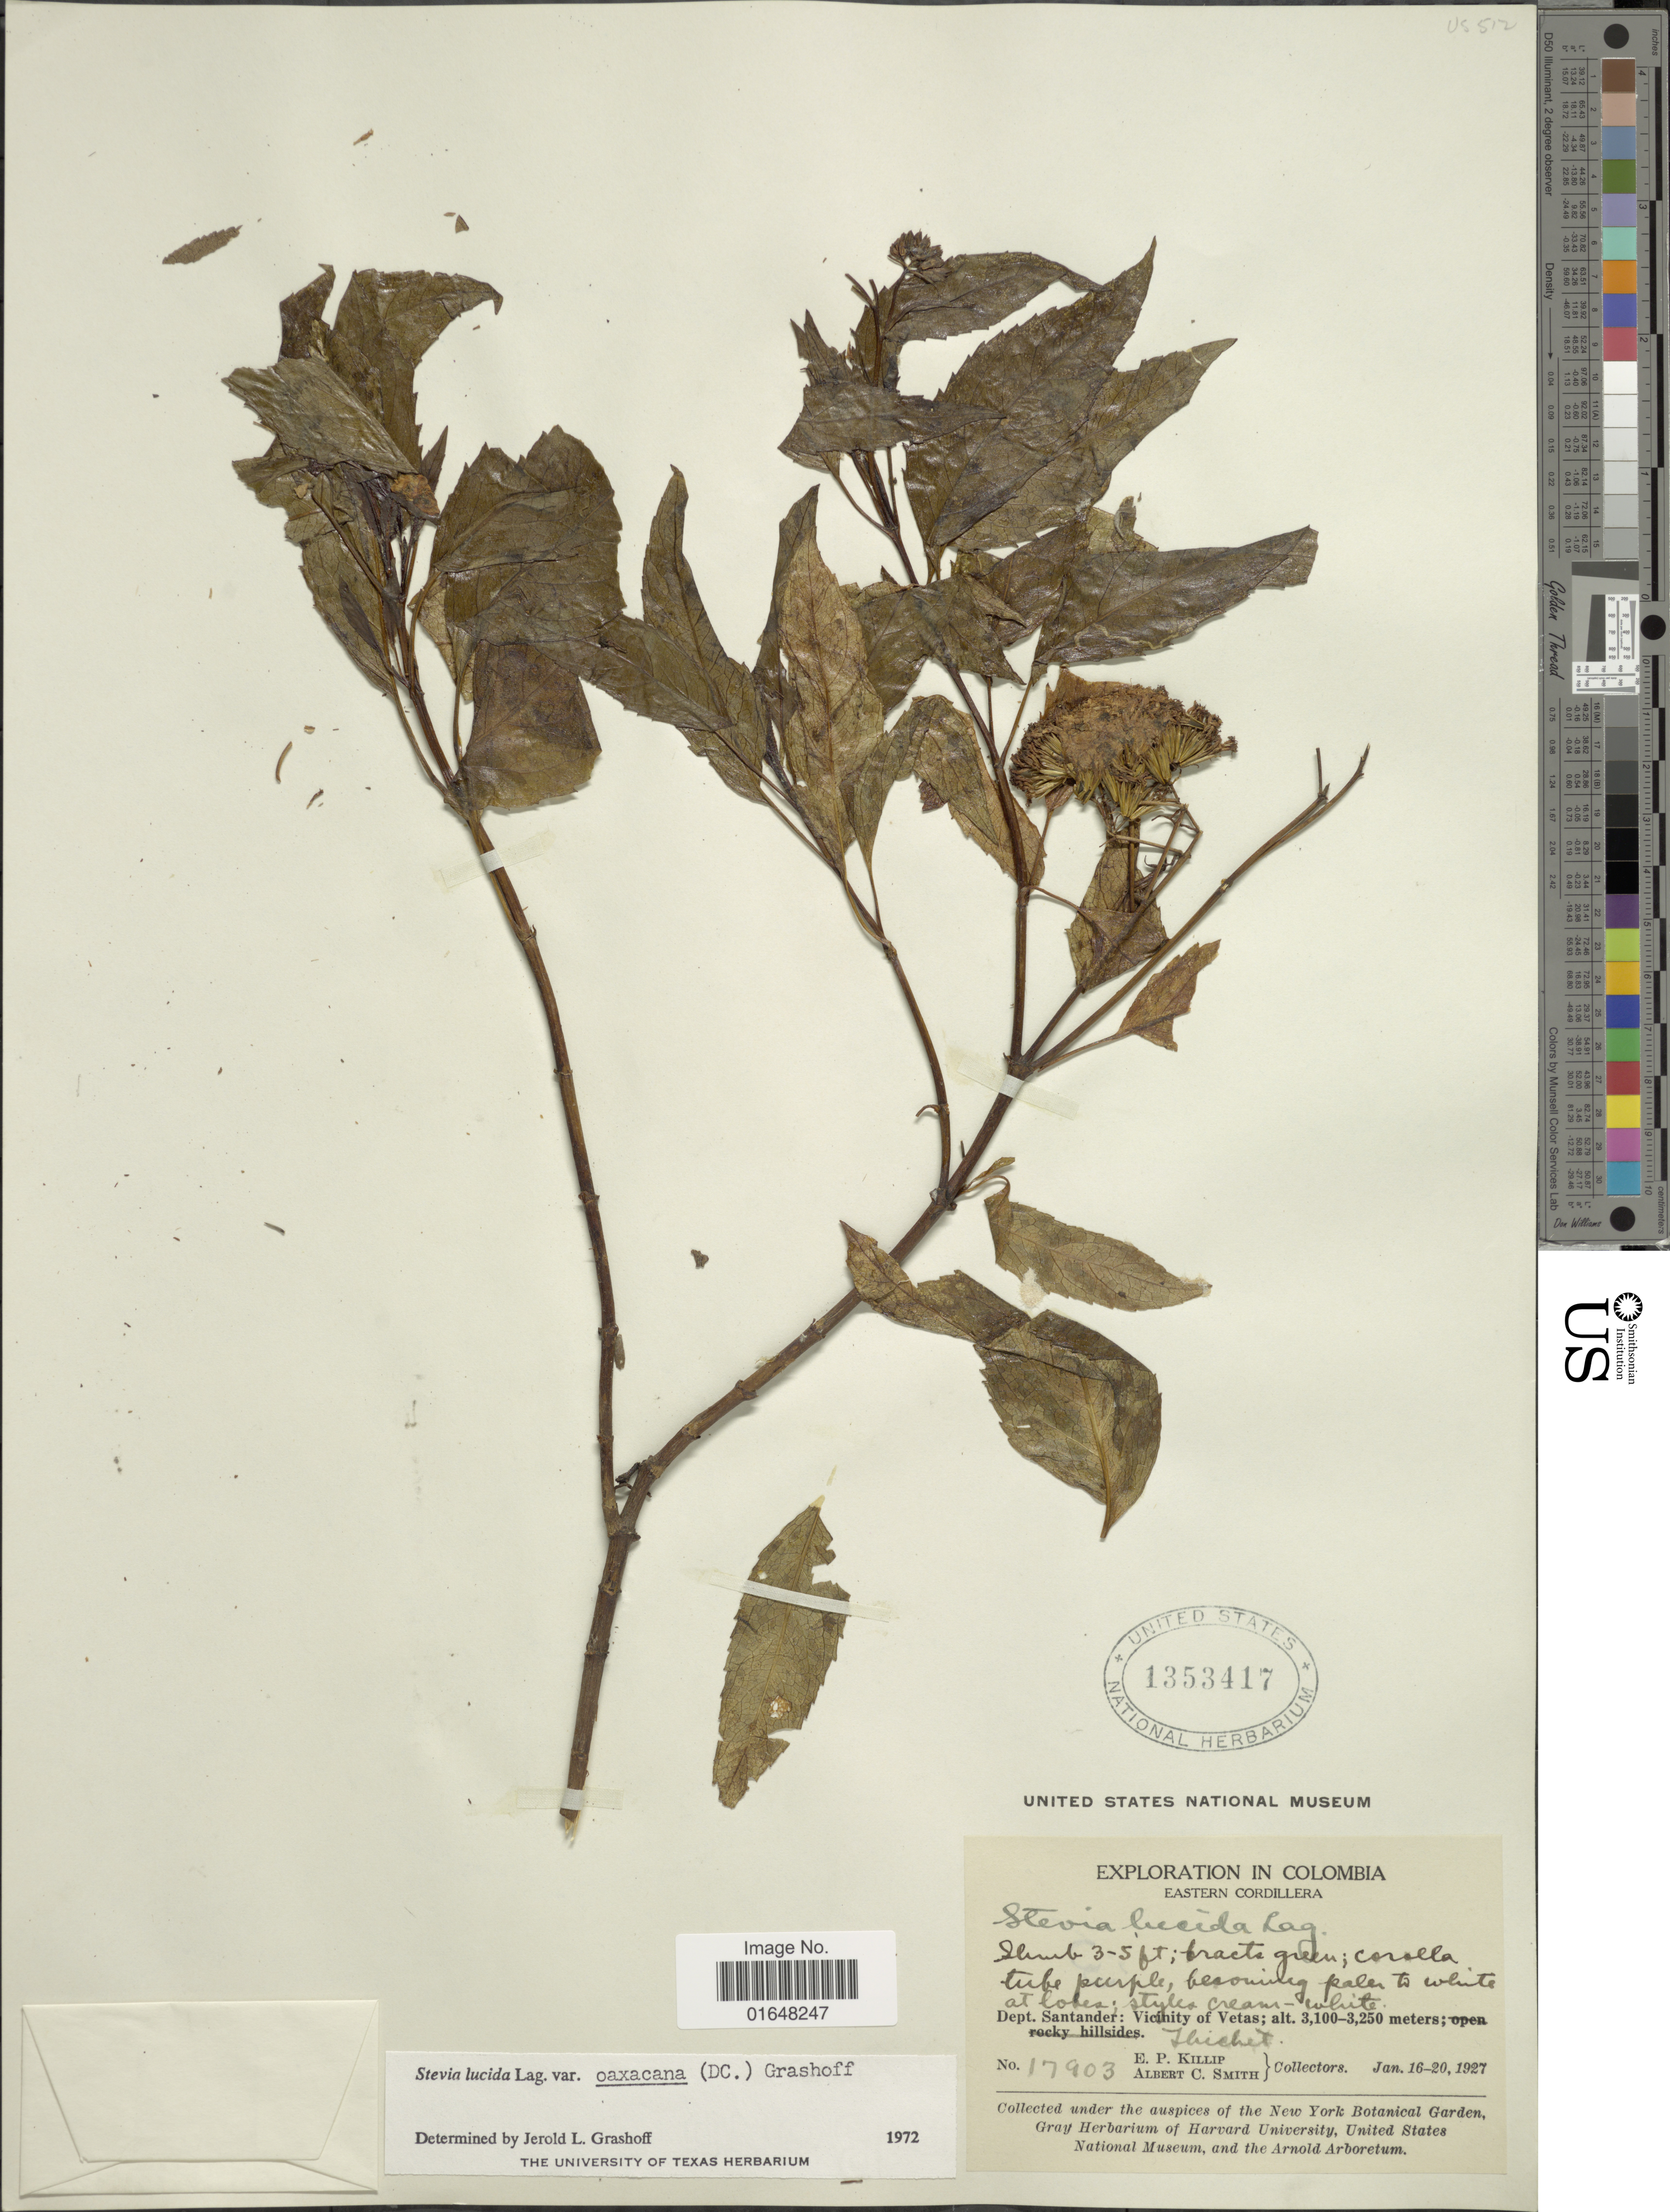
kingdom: Plantae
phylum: Tracheophyta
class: Magnoliopsida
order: Asterales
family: Asteraceae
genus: Stevia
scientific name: Stevia lucida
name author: Lag.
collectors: E. P. Killip & A. C. Smith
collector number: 17903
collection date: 1927-01-16/1927-01-20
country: Colombia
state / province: Santander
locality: Eastern Cordillera, Vicinity of Vetas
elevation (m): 3100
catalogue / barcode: US 1353417